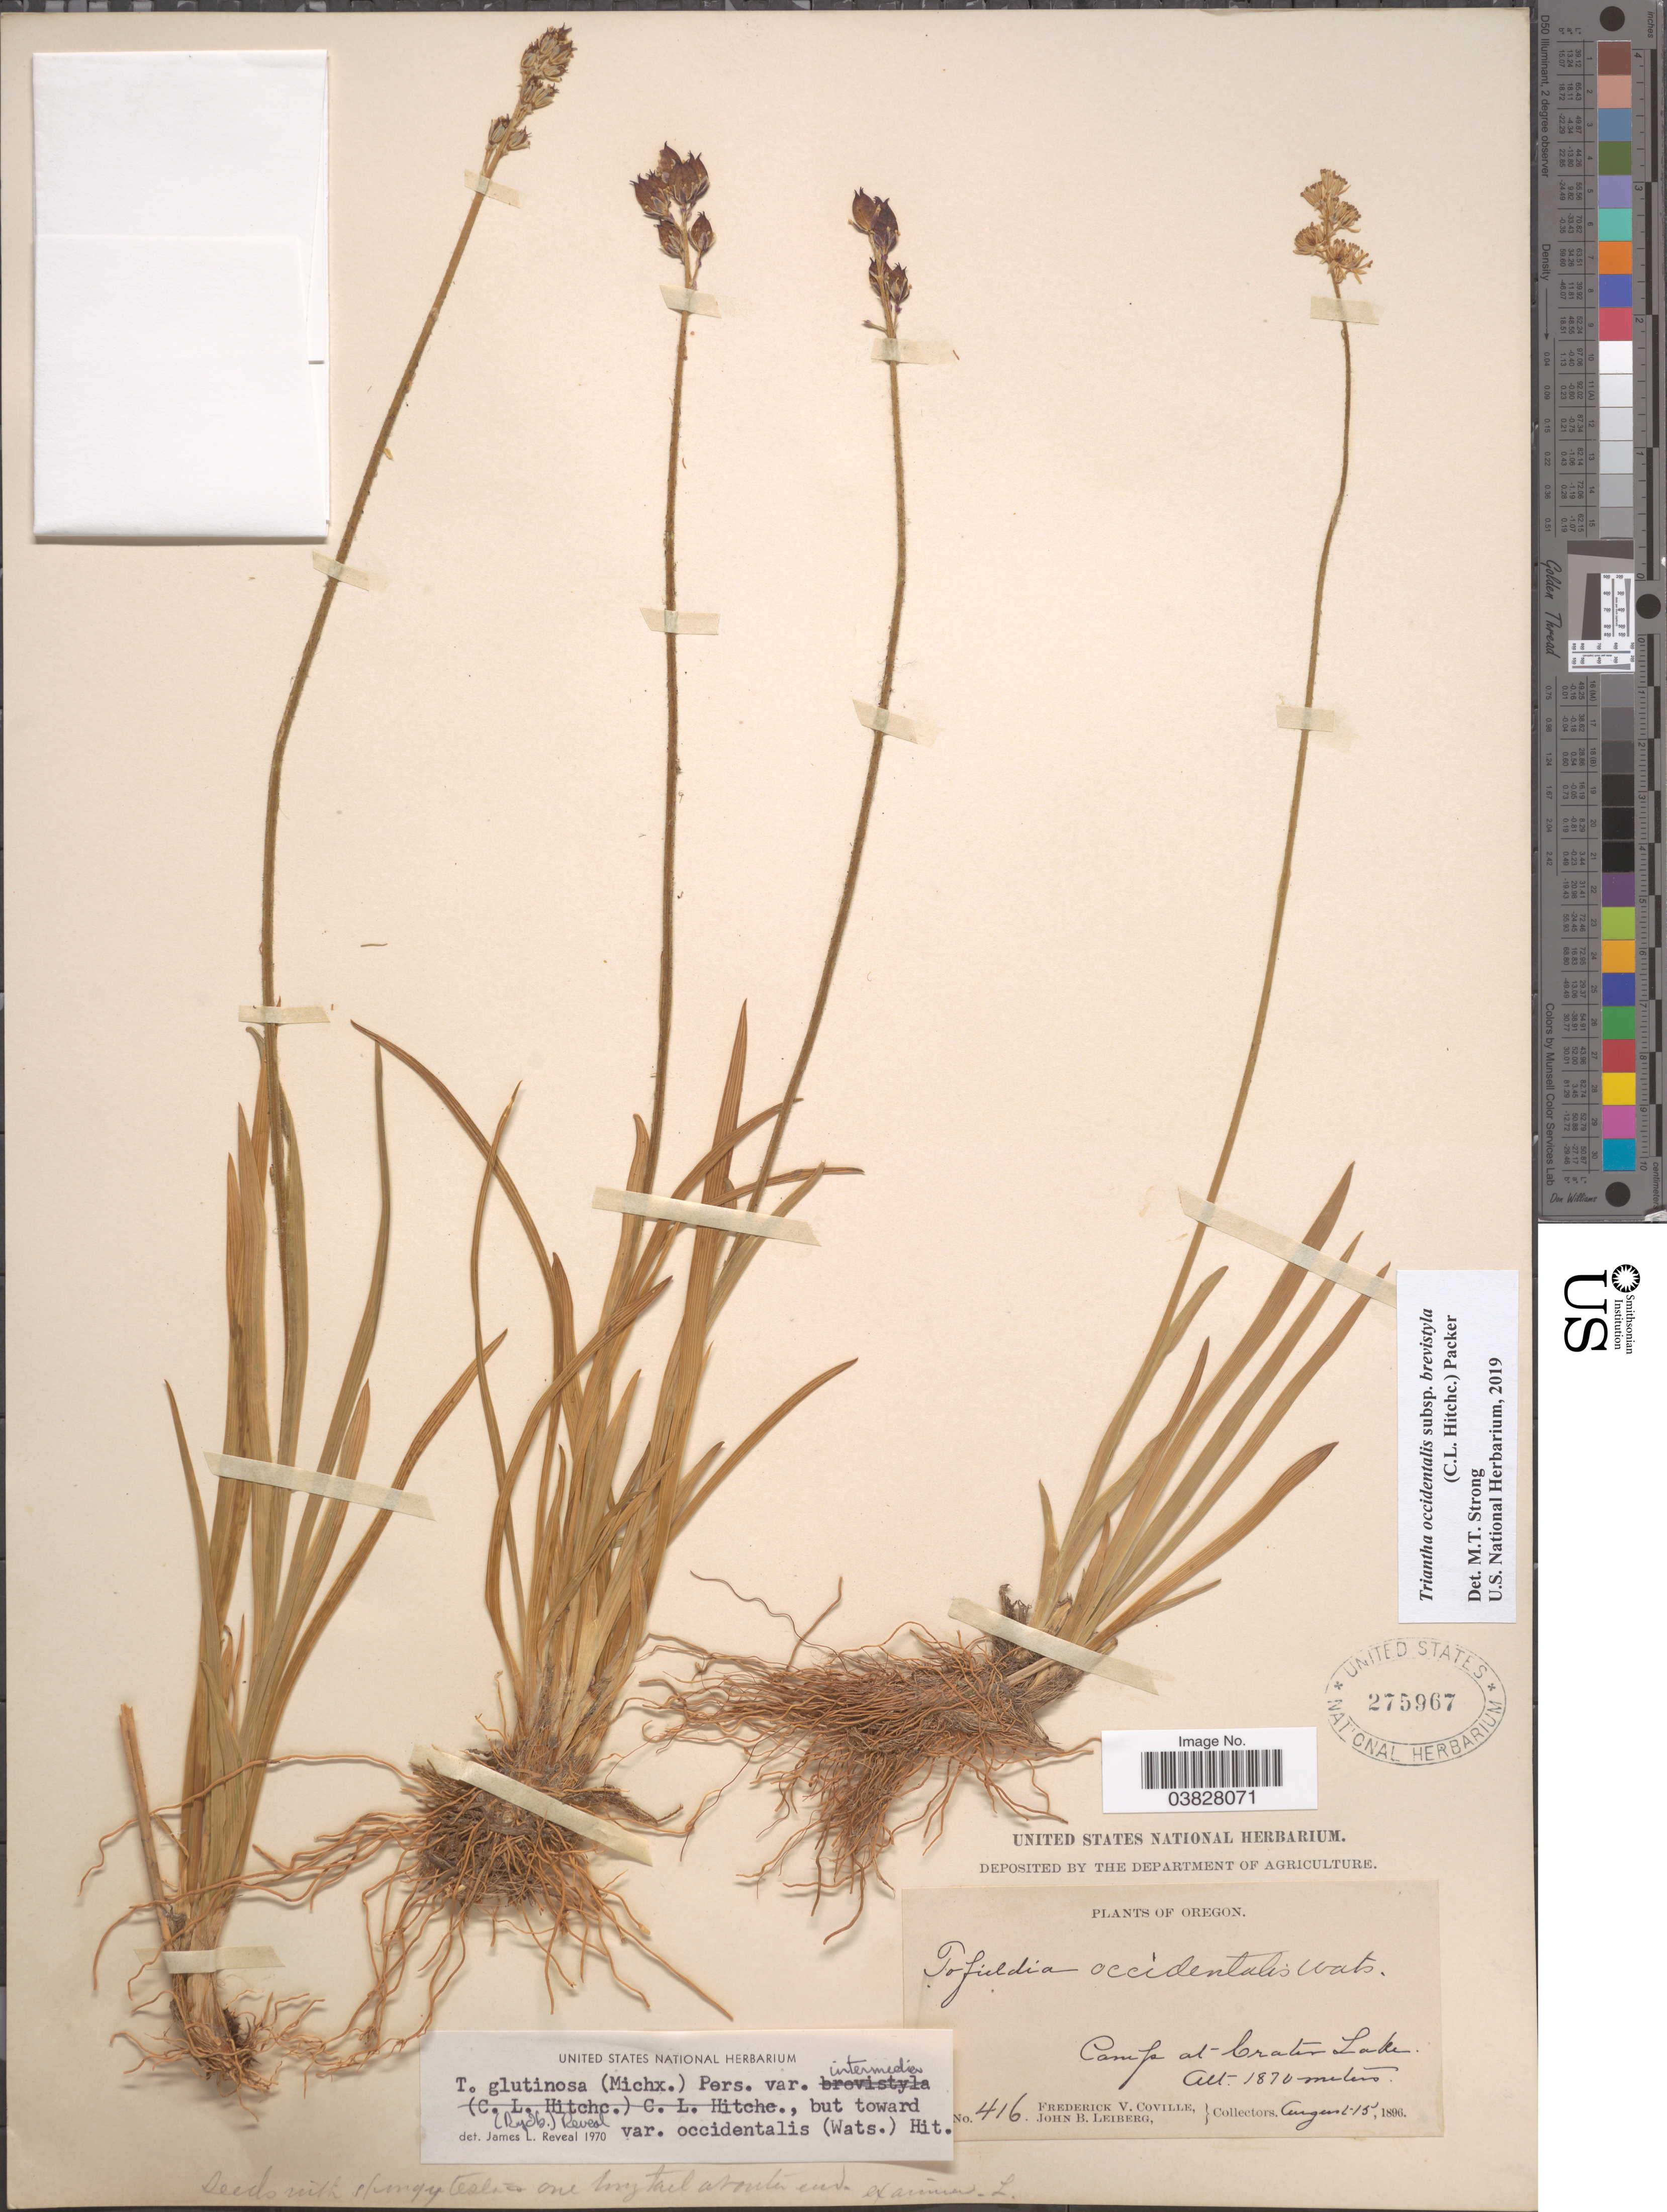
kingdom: Plantae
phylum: Tracheophyta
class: Liliopsida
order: Alismatales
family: Tofieldiaceae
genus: Triantha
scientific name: Triantha occidentalis subsp. brevistyla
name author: (C.L. Hitchc.) Packer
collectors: F. V. Coville & J. B. Leiberg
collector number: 416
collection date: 1896-08-15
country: United States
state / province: Oregon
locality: Camp at Crater Lake.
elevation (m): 1870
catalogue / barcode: US 275967